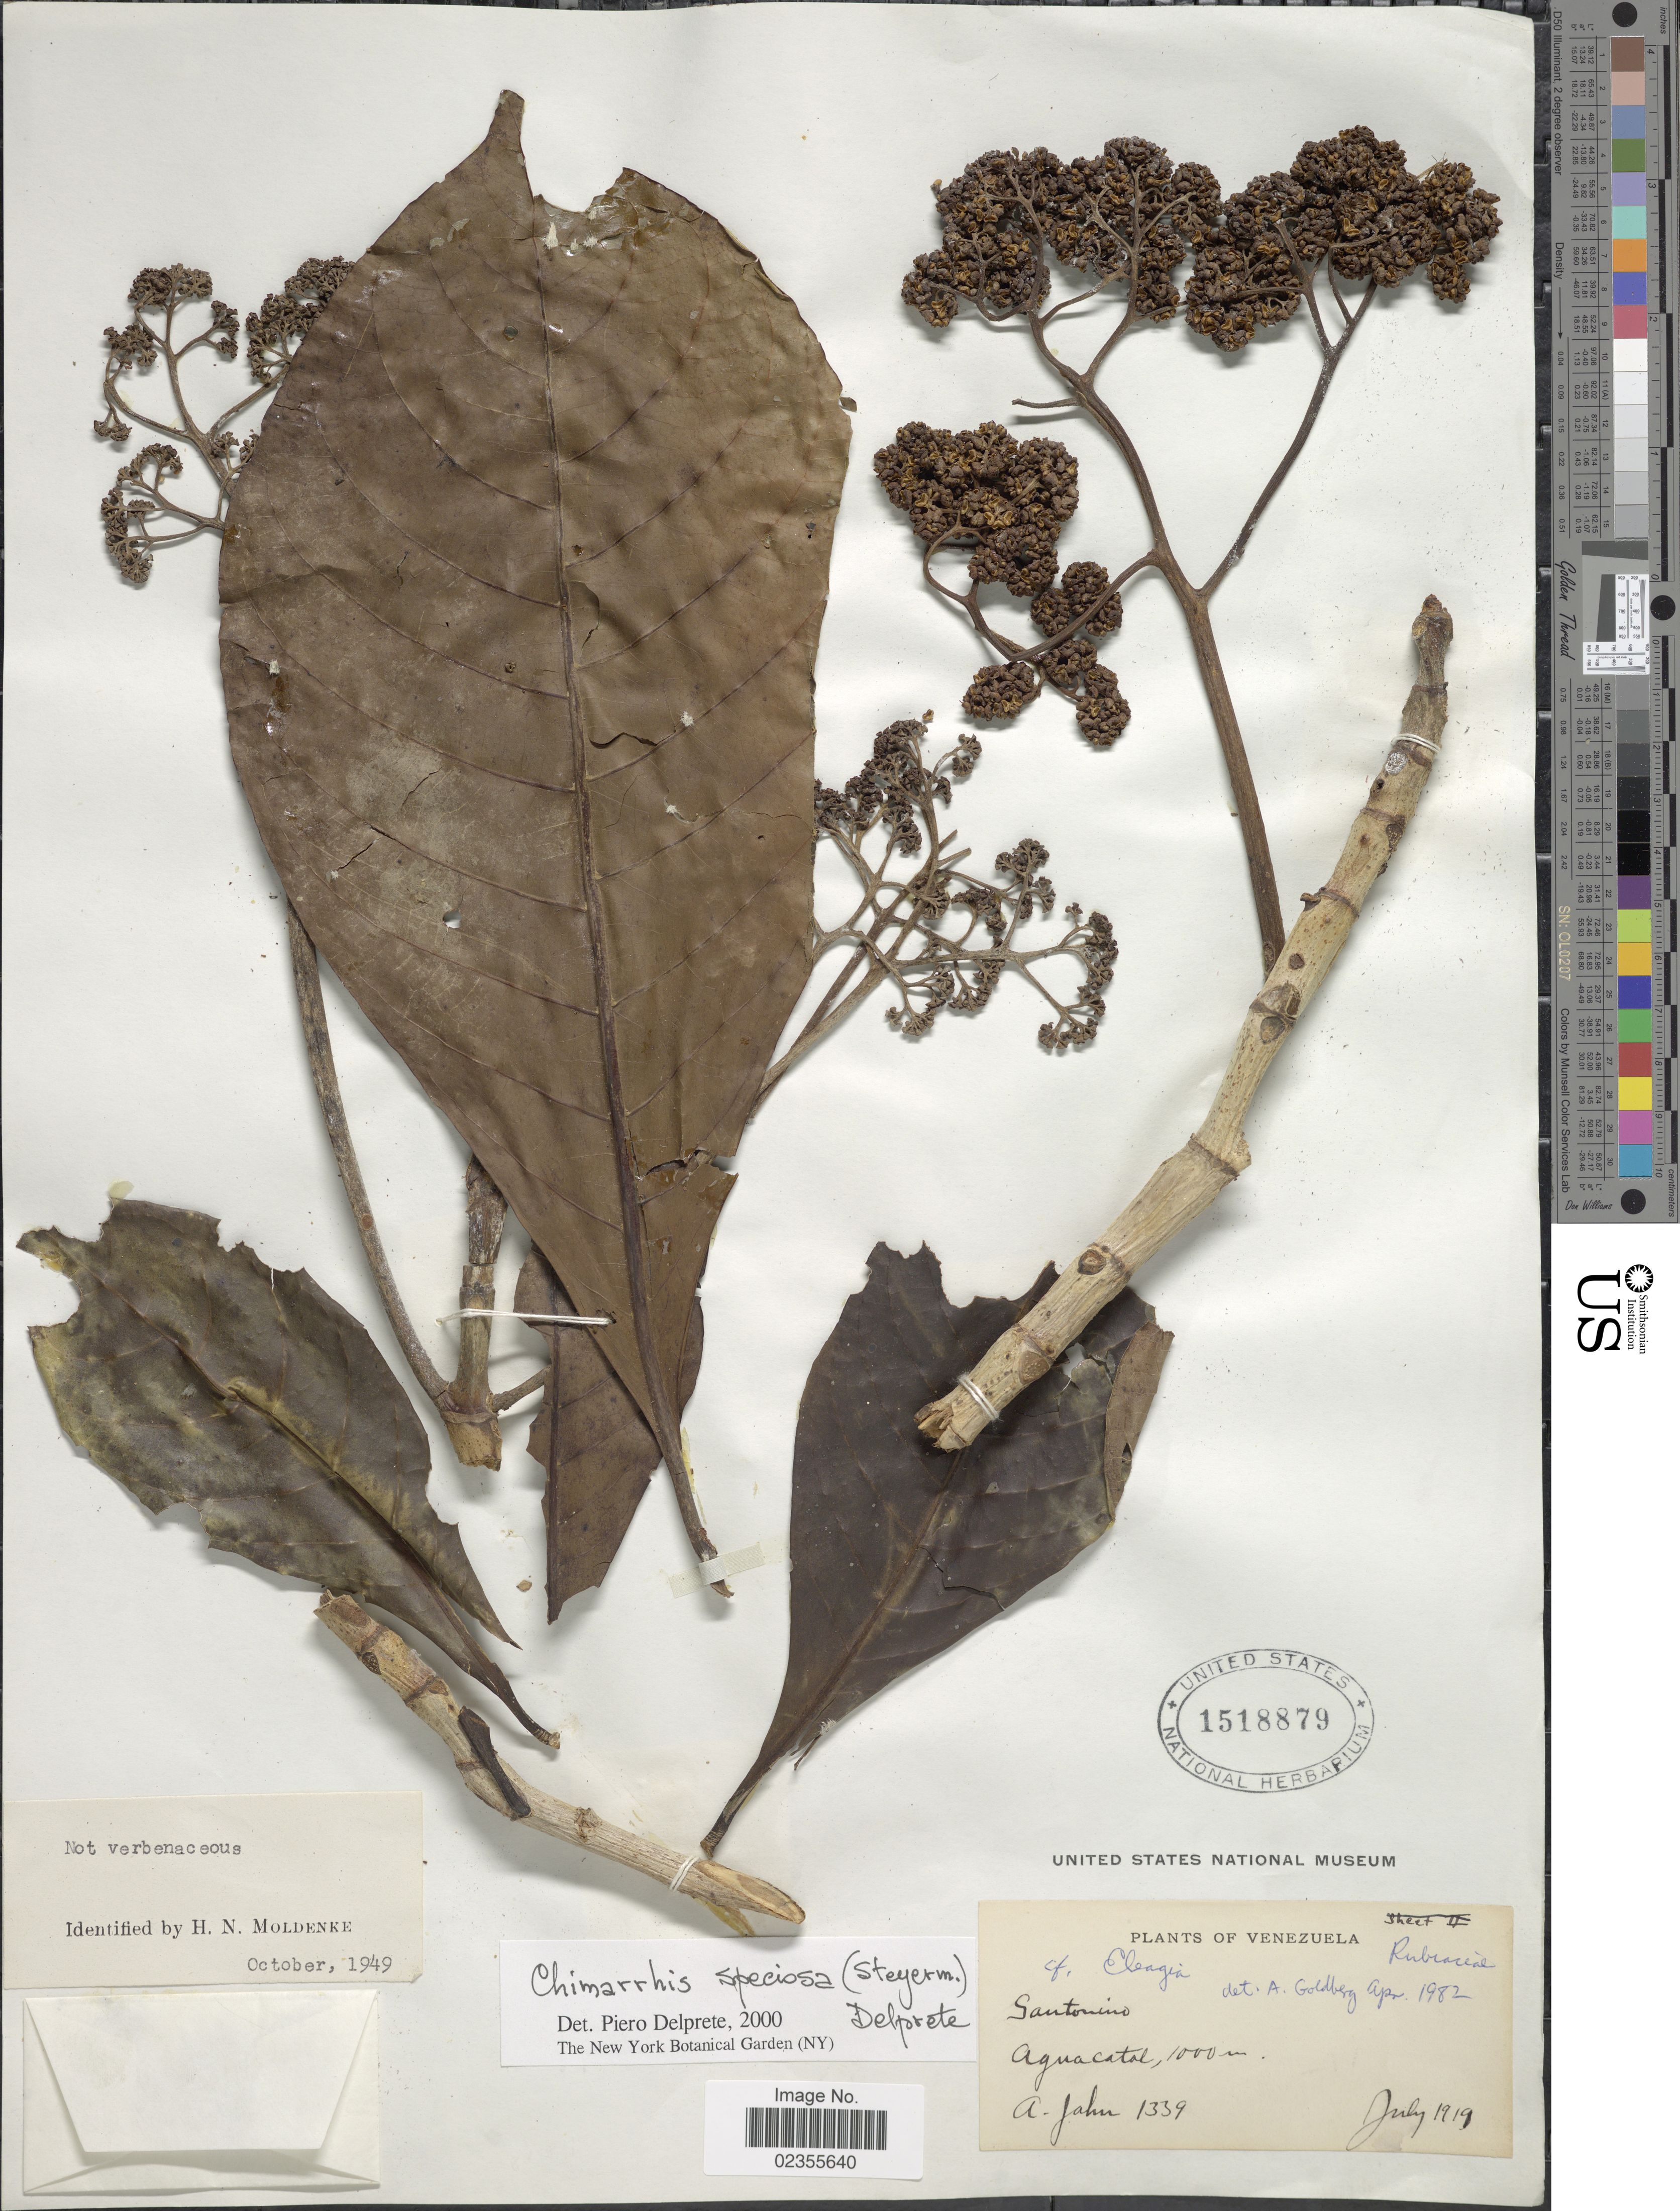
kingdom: Plantae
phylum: Tracheophyta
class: Magnoliopsida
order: Gentianales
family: Rubiaceae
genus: Chimarrhis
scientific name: Chimarrhis speciosa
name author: (Steyerm.) Delprete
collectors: A. Jahn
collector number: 1339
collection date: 1919-07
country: Venezuela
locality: Santonino. Aguacatal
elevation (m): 1000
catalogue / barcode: US 1518879